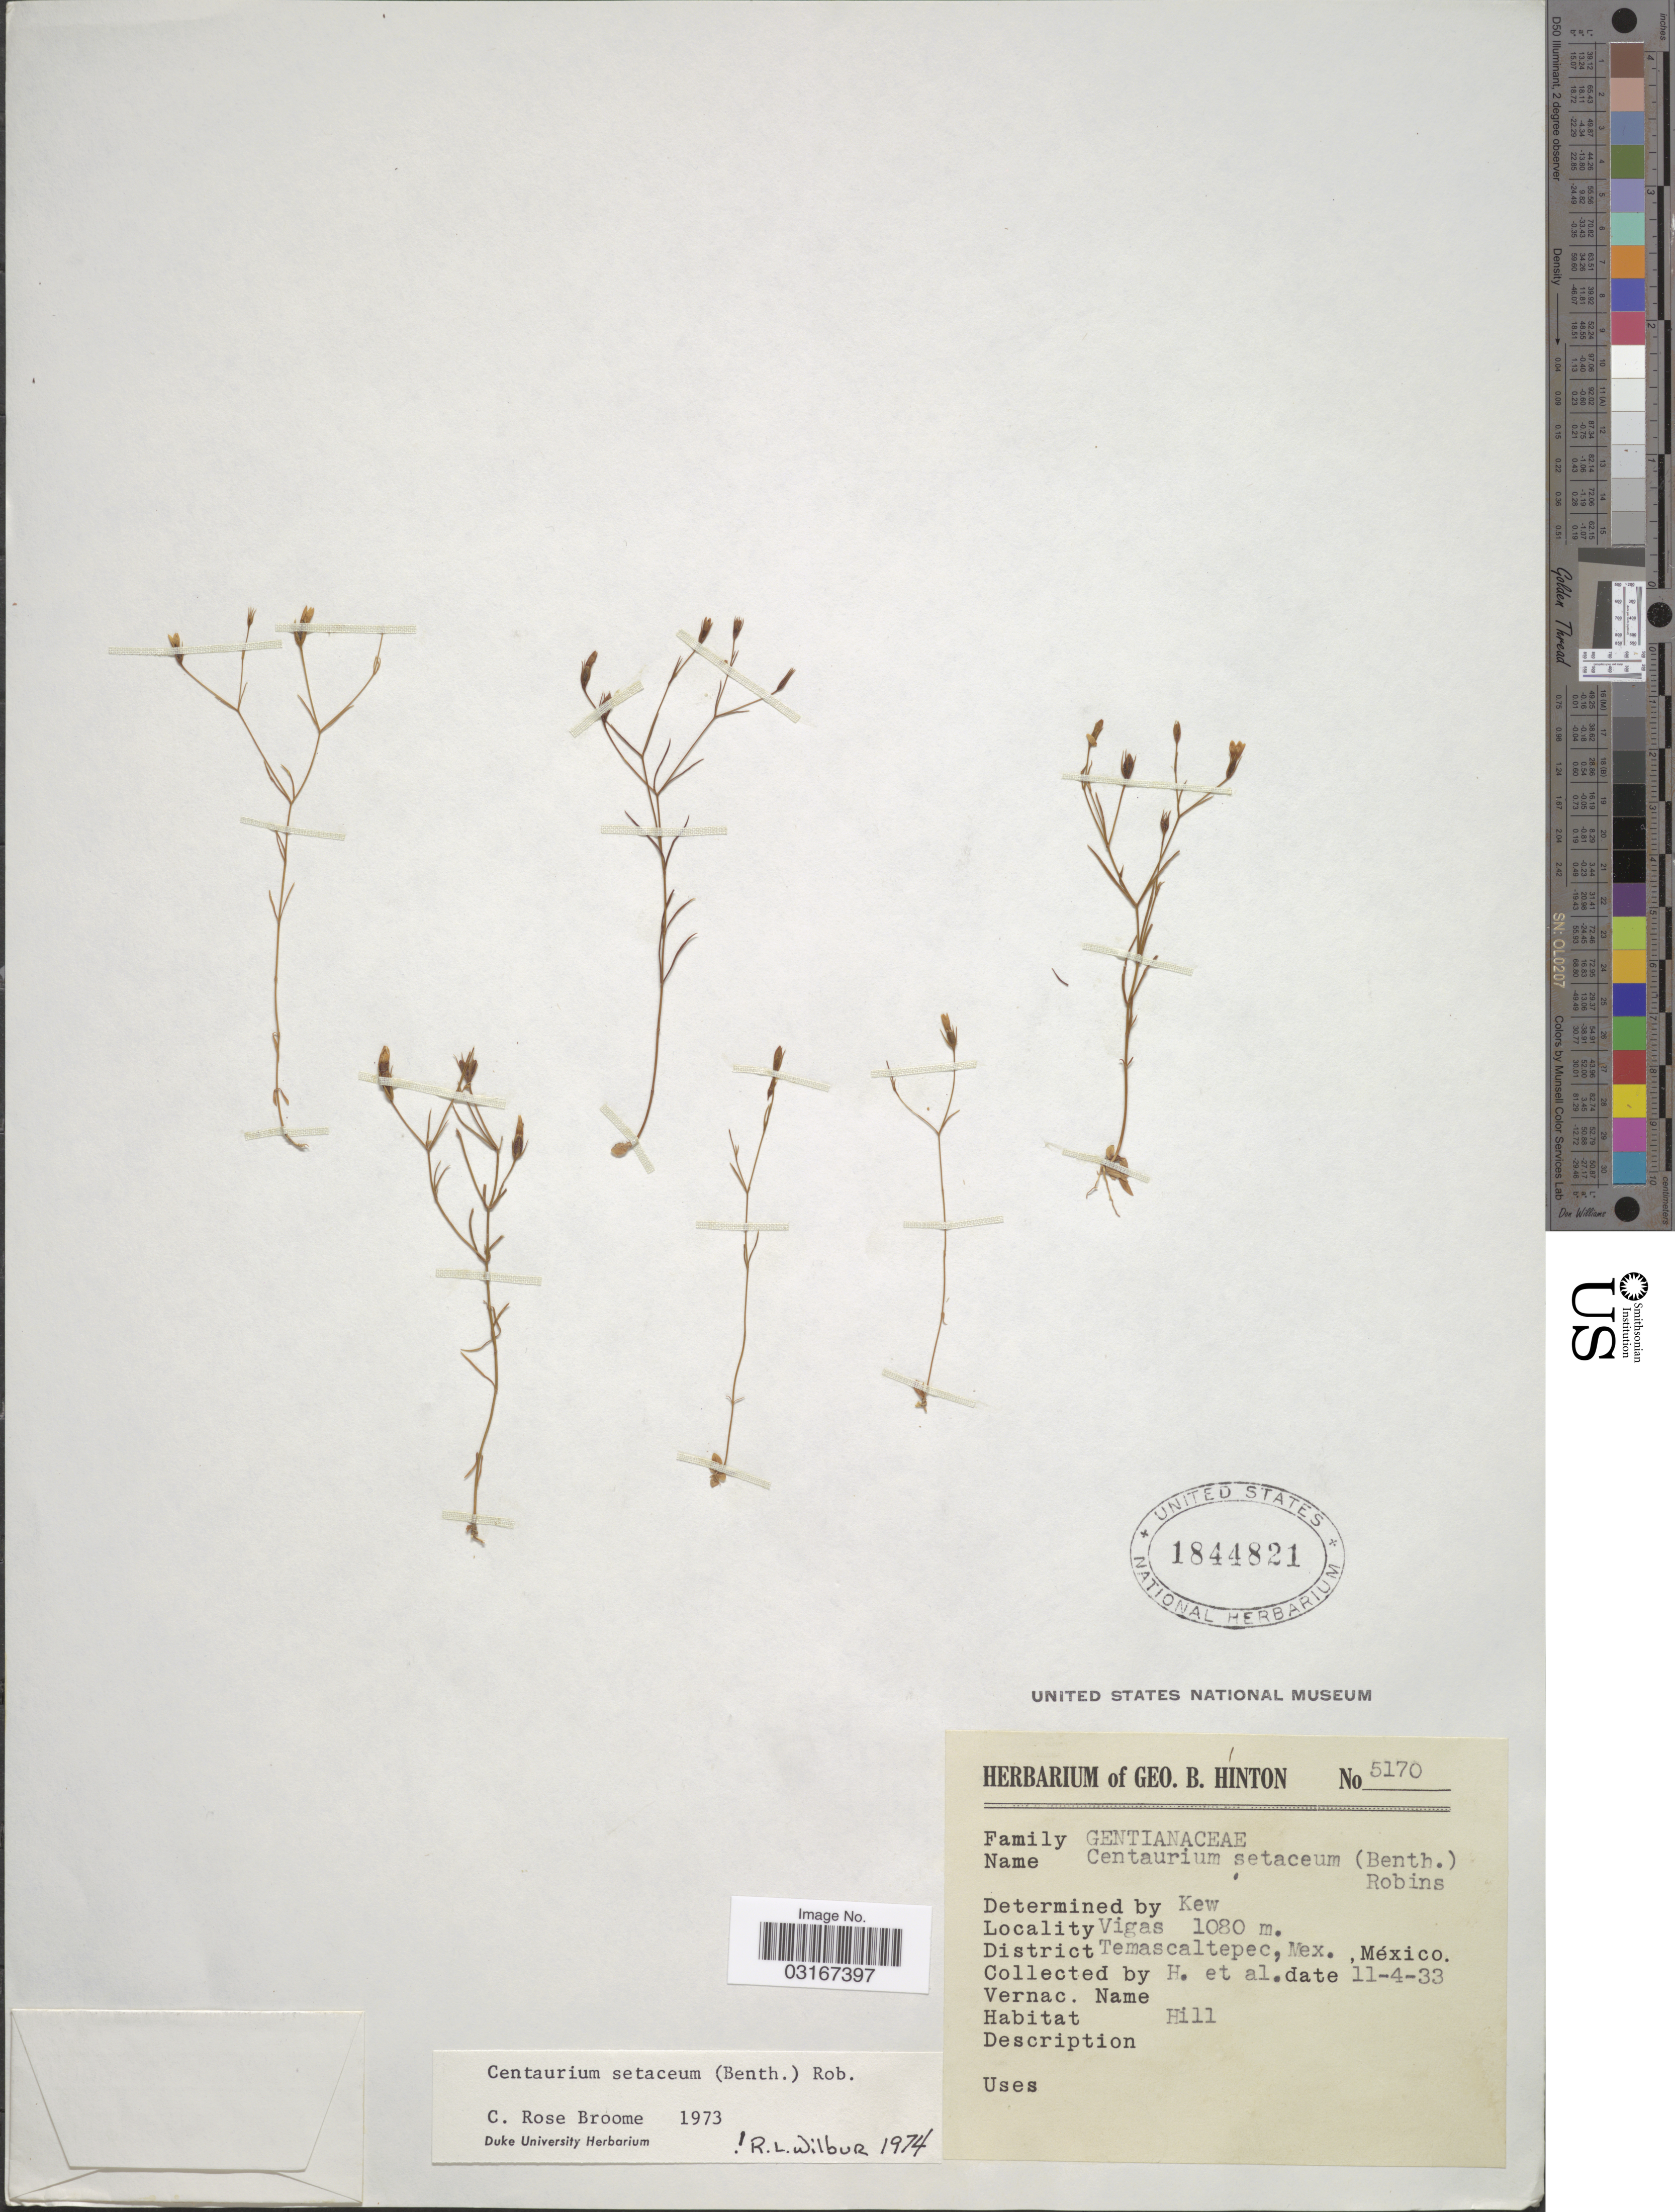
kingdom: Plantae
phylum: Tracheophyta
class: Magnoliopsida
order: Gentianales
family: Gentianaceae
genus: Centaurium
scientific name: Centaurium setaceum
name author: (Benth.) B.L. Rob.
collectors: G. B. Hinton & et al.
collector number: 5170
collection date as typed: Transcribed d/m/y: 11/4/33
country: Mexico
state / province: México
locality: Vigas, District Temascaltepec.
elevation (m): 1080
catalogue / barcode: US 1844821